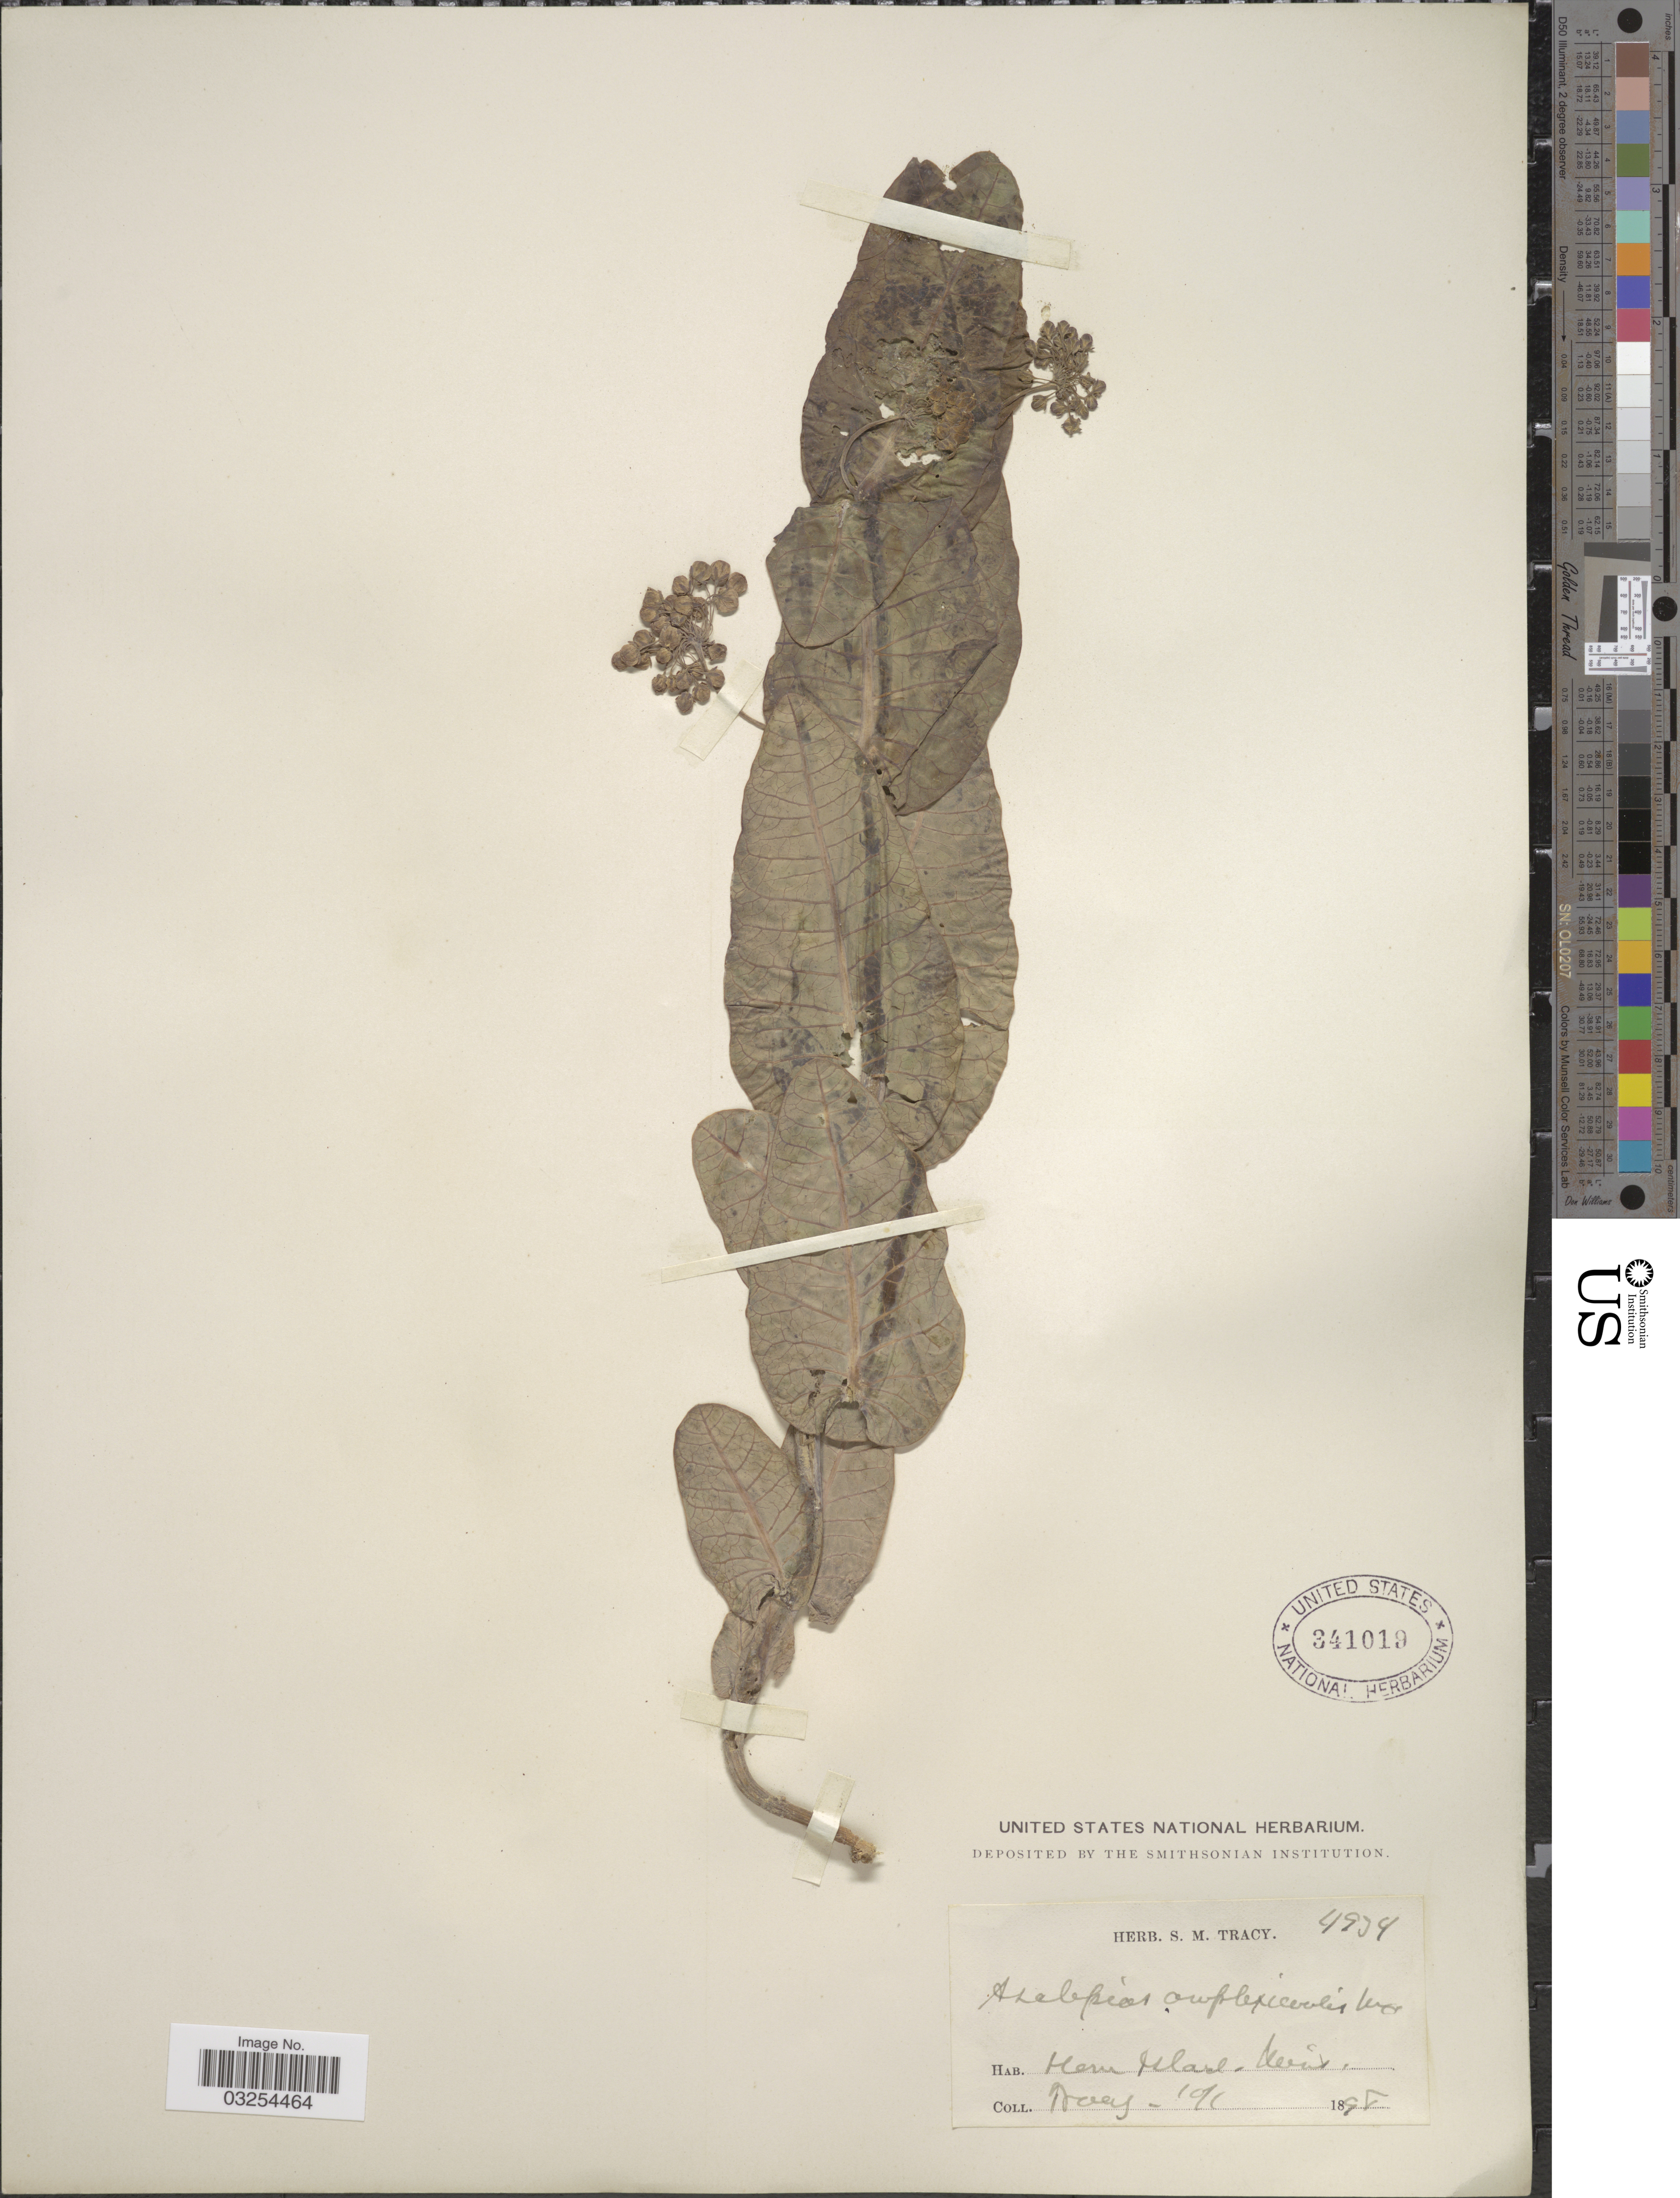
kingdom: Plantae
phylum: Tracheophyta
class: Magnoliopsida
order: Gentianales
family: Apocynaceae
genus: Asclepias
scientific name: Asclepias humistrata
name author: Walter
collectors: S. M. Tracy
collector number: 4934*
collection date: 1898-10-01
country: United States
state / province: Mississippi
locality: Horn Island.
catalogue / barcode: US 341019